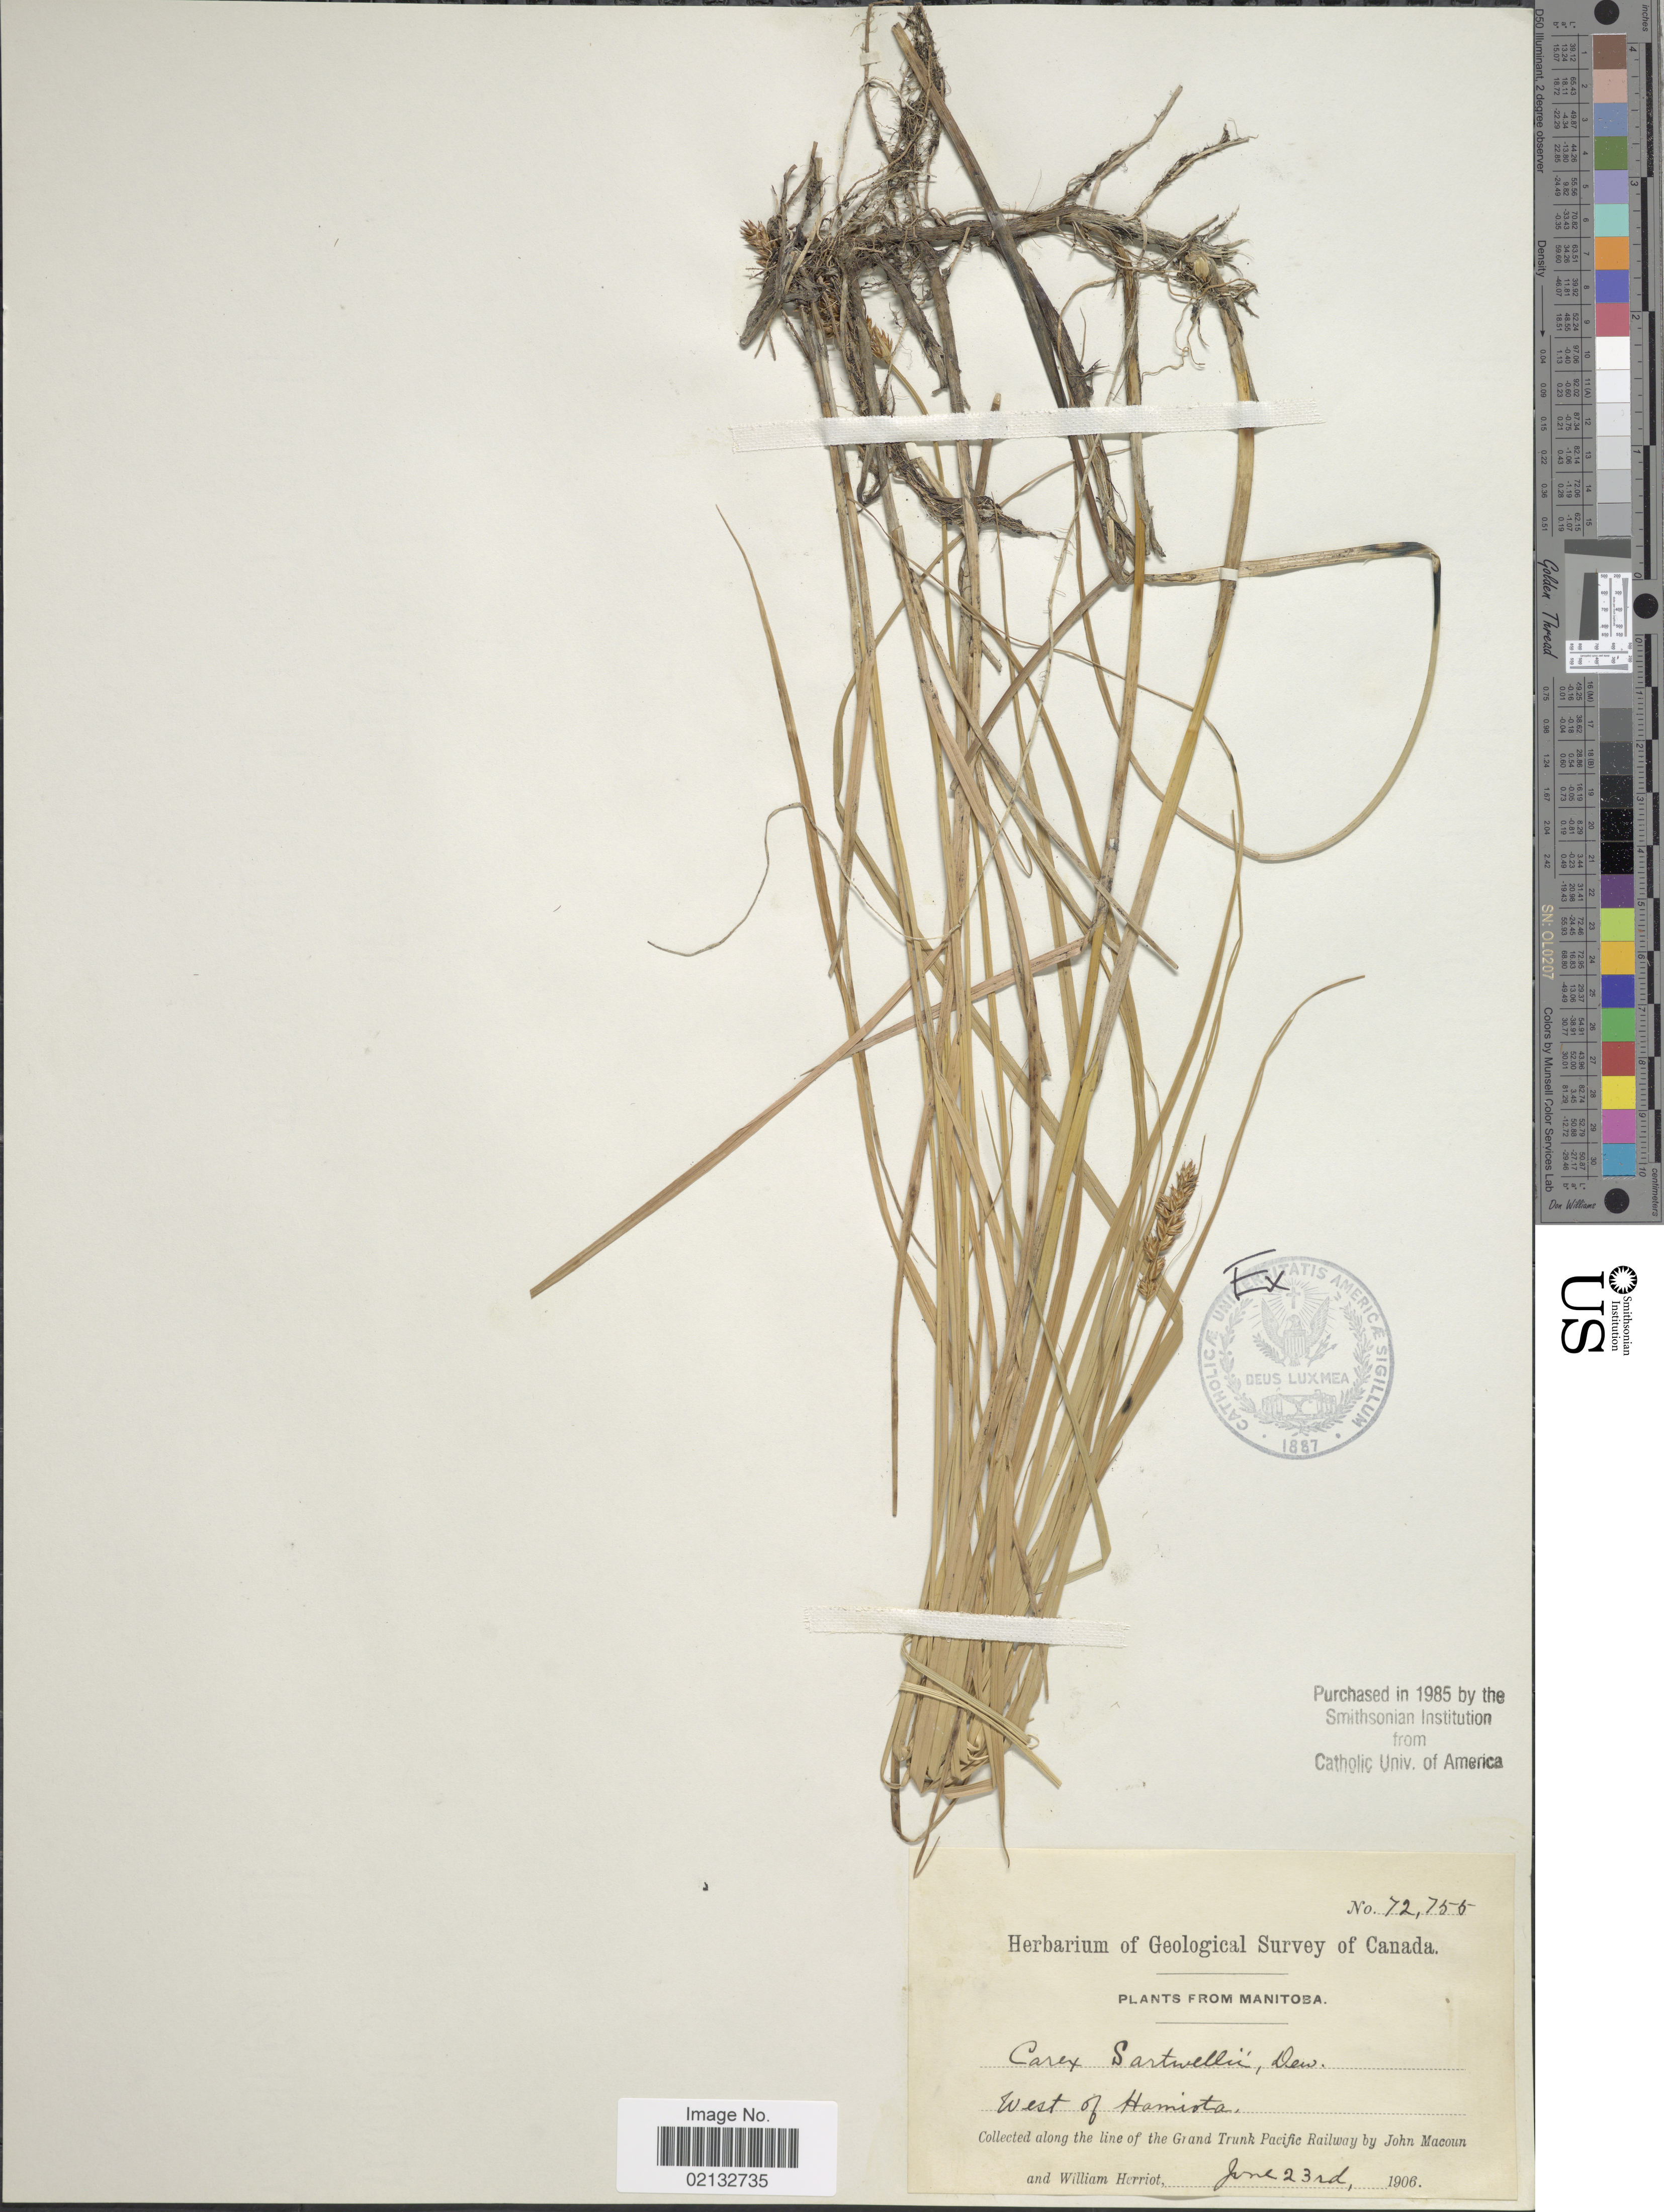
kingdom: Plantae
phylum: Tracheophyta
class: Liliopsida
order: Poales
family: Cyperaceae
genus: Carex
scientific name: Carex sartwellii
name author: Dewey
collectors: J. Macoun & W. Herriot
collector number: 72755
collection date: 1906-06-23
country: Canada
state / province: Manitoba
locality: West of Hamista. Along the line of the Grand Trunk Pacific Railway